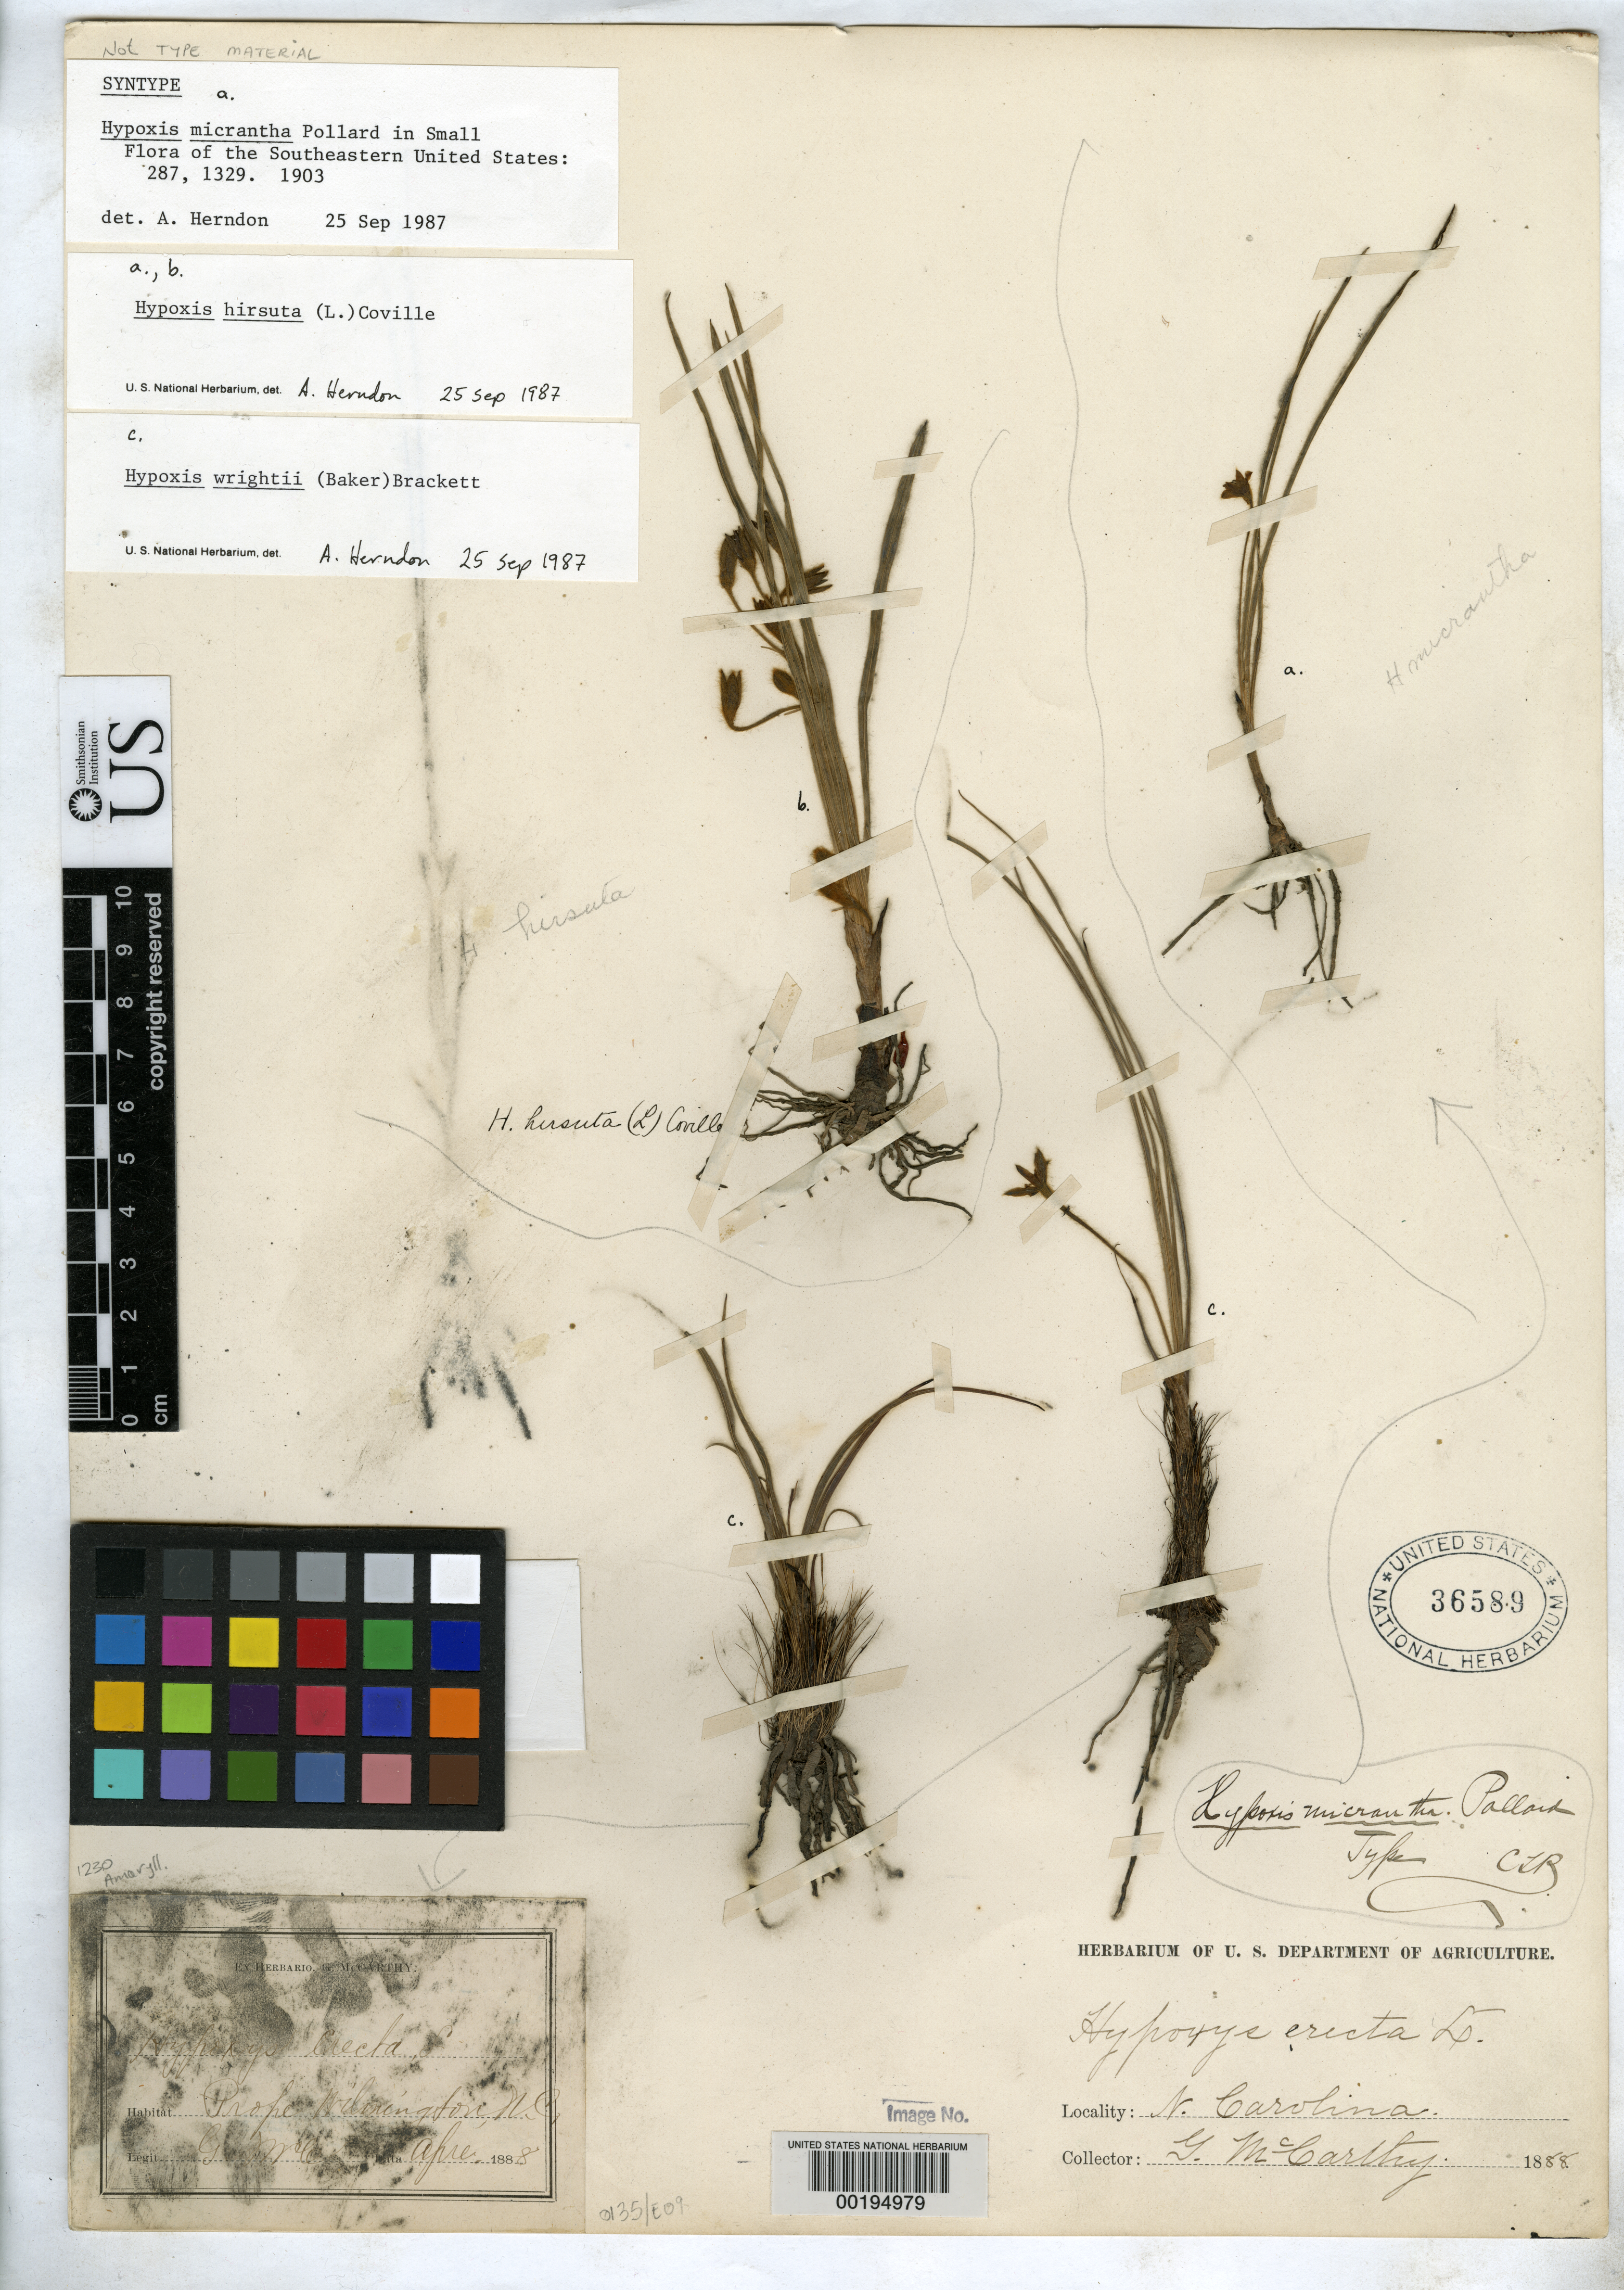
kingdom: Plantae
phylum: Tracheophyta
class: Liliopsida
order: Asparagales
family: Hypoxidaceae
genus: Hypoxis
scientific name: Hypoxis micrantha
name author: Pollard in Small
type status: Type Collection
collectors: G. McCarthy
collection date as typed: Apr 1888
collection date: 1888-04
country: United States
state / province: North Carolina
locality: Near Wilmington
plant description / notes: Annotated as "Type" by CLP [=C.L. Pollard] and surely original material but does not match protologue ("Type, Cartaret Co., N.C., McCarthy, no. 8, U.S. Nat. Hist."; see USNH 245935 for presumed holotype). According to annotations by A. Herndon (1987), sheet apparently mounted with 3 different taxa; "a", Hypoxis micrantha Pollard (annotated "syntype" by Herndon); "b", Hypoxis hirsuta (L.) Coville; "c", Hypoxis wrightii (Baker) Brackett.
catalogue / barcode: US 36589